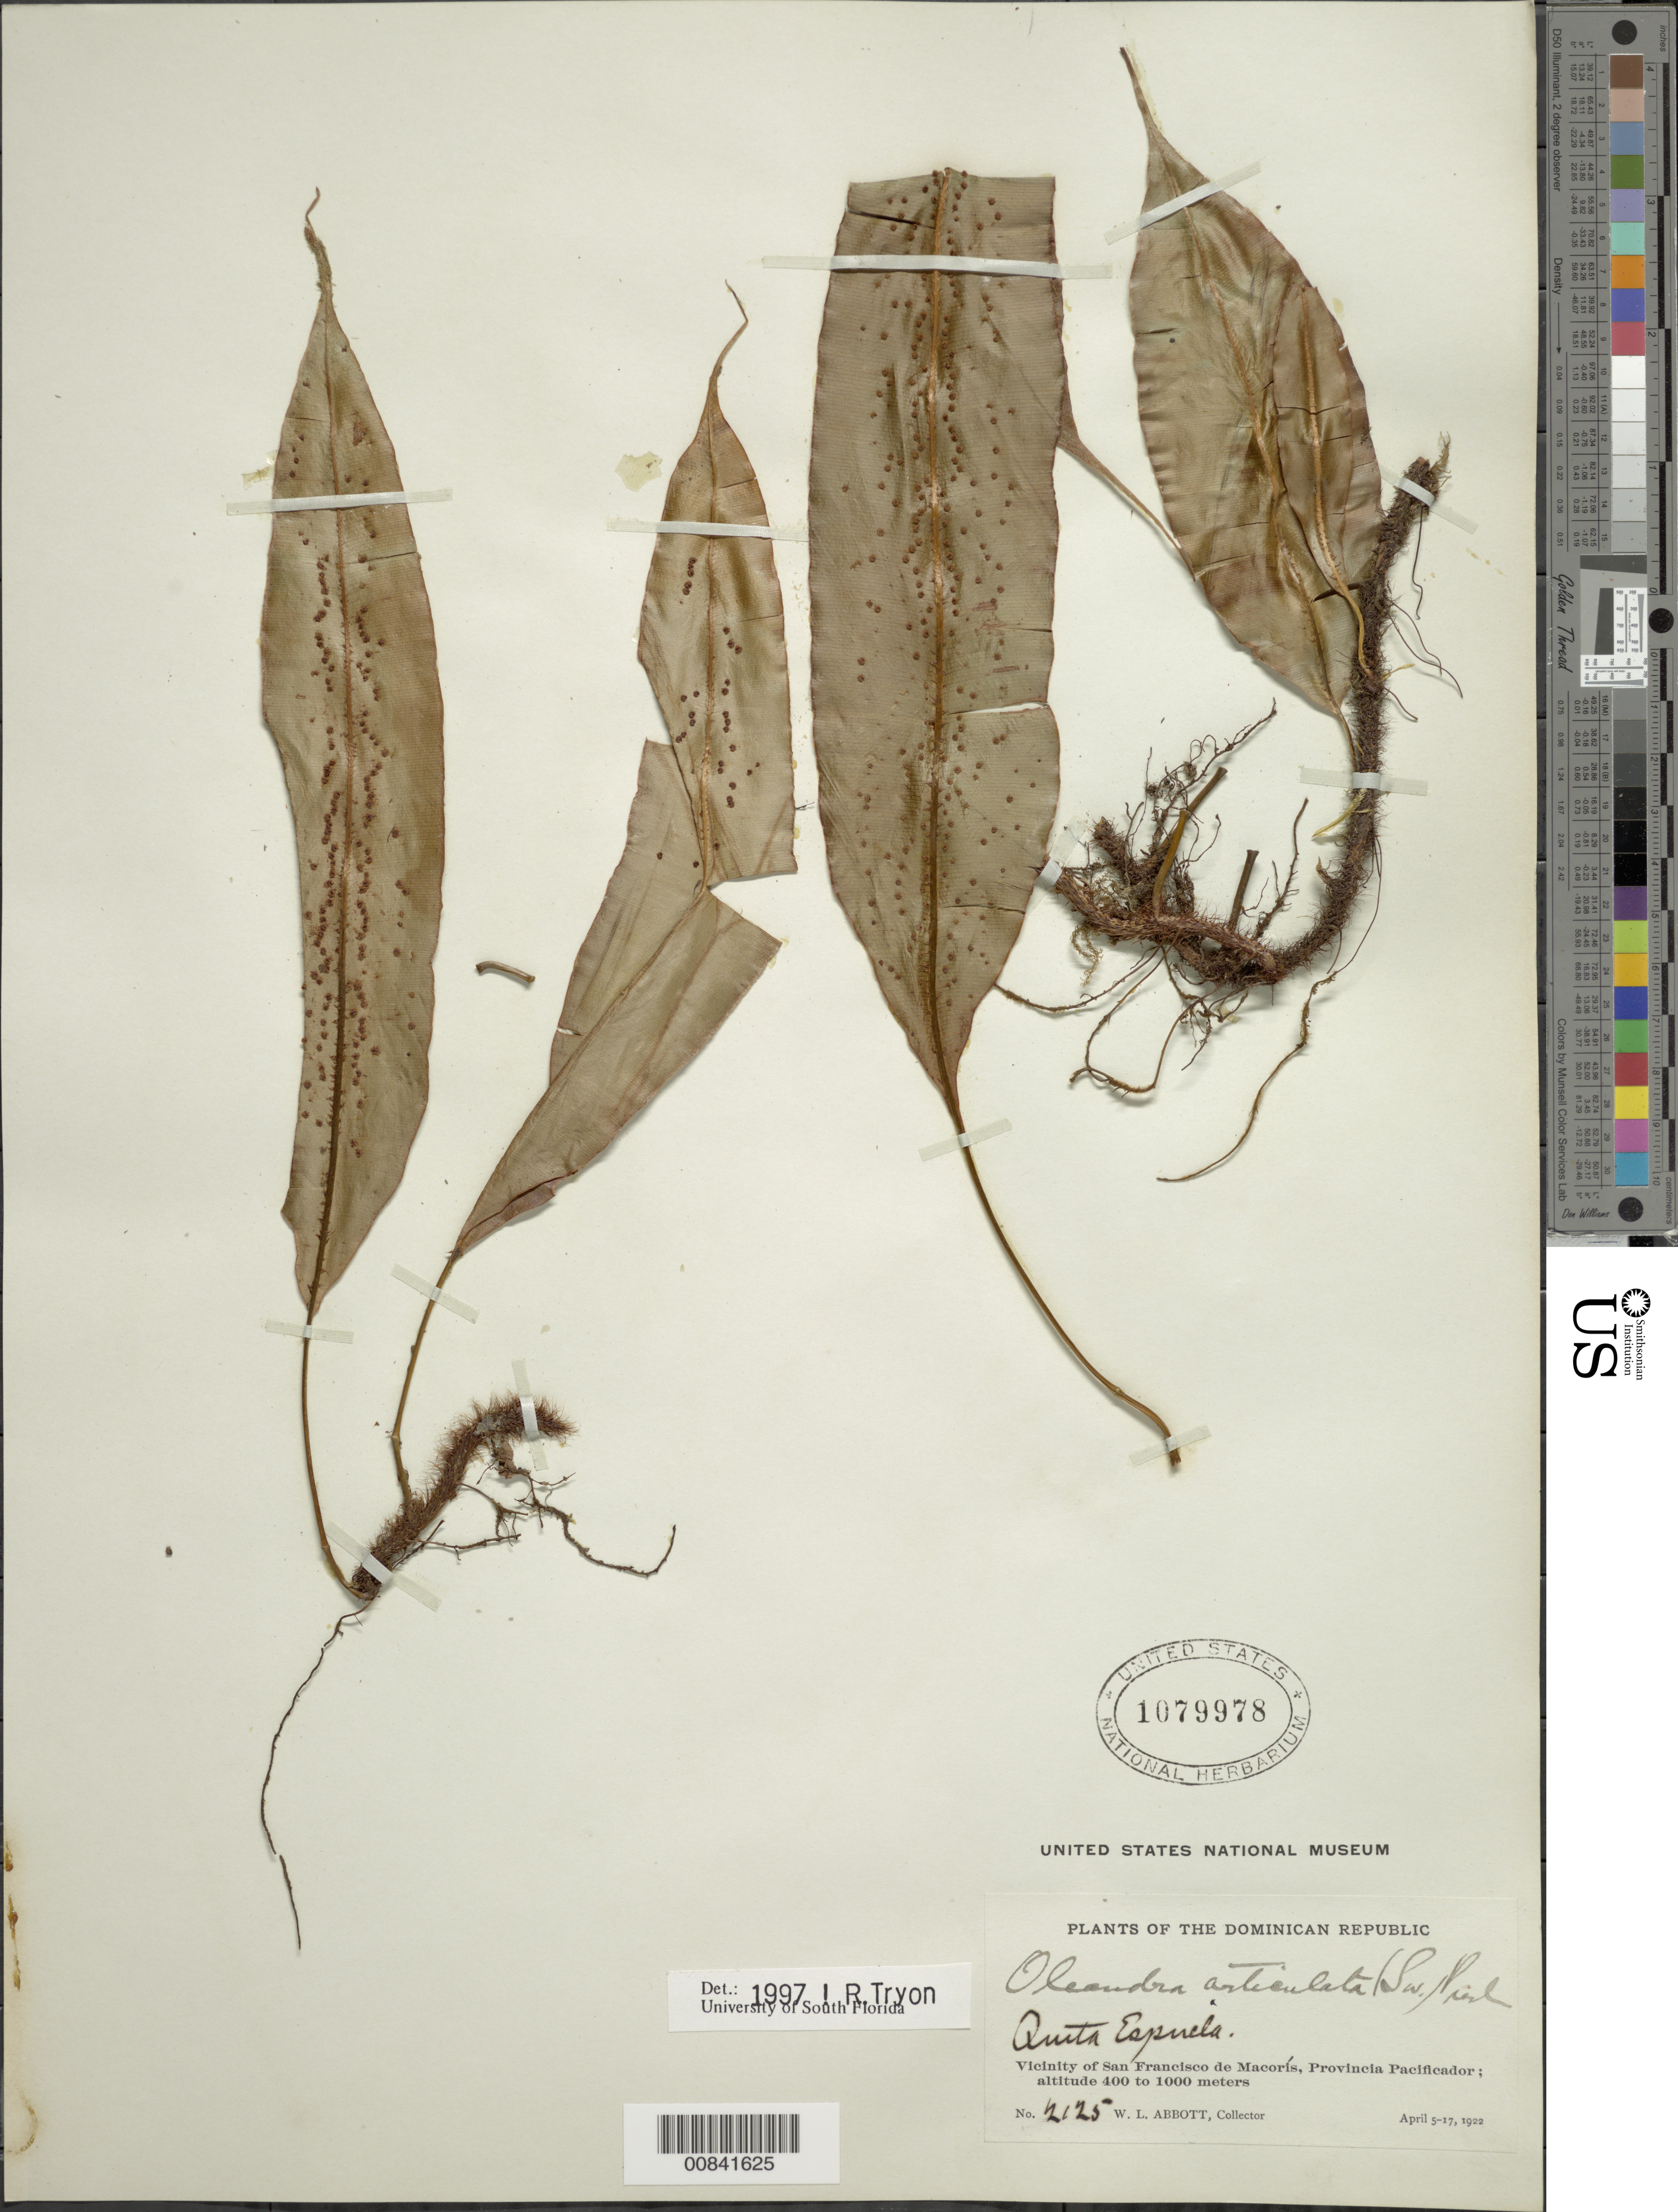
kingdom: Plantae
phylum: Tracheophyta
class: Polypodiopsida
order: Polypodiales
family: Oleandraceae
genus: Oleandra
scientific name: Oleandra articulata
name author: (Sw.) C. Presl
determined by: Tryon, Rolla M., Jr.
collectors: W. L. Abbott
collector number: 2125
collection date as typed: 05 Apr 1922 to 17 Apr 1922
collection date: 1922-04-05/1922-04-17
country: Dominican Republic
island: Hispaniola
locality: Prov. Pacificador, vicinity San Francisco de Macorís, Quita Espuela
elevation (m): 400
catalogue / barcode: US 1079978